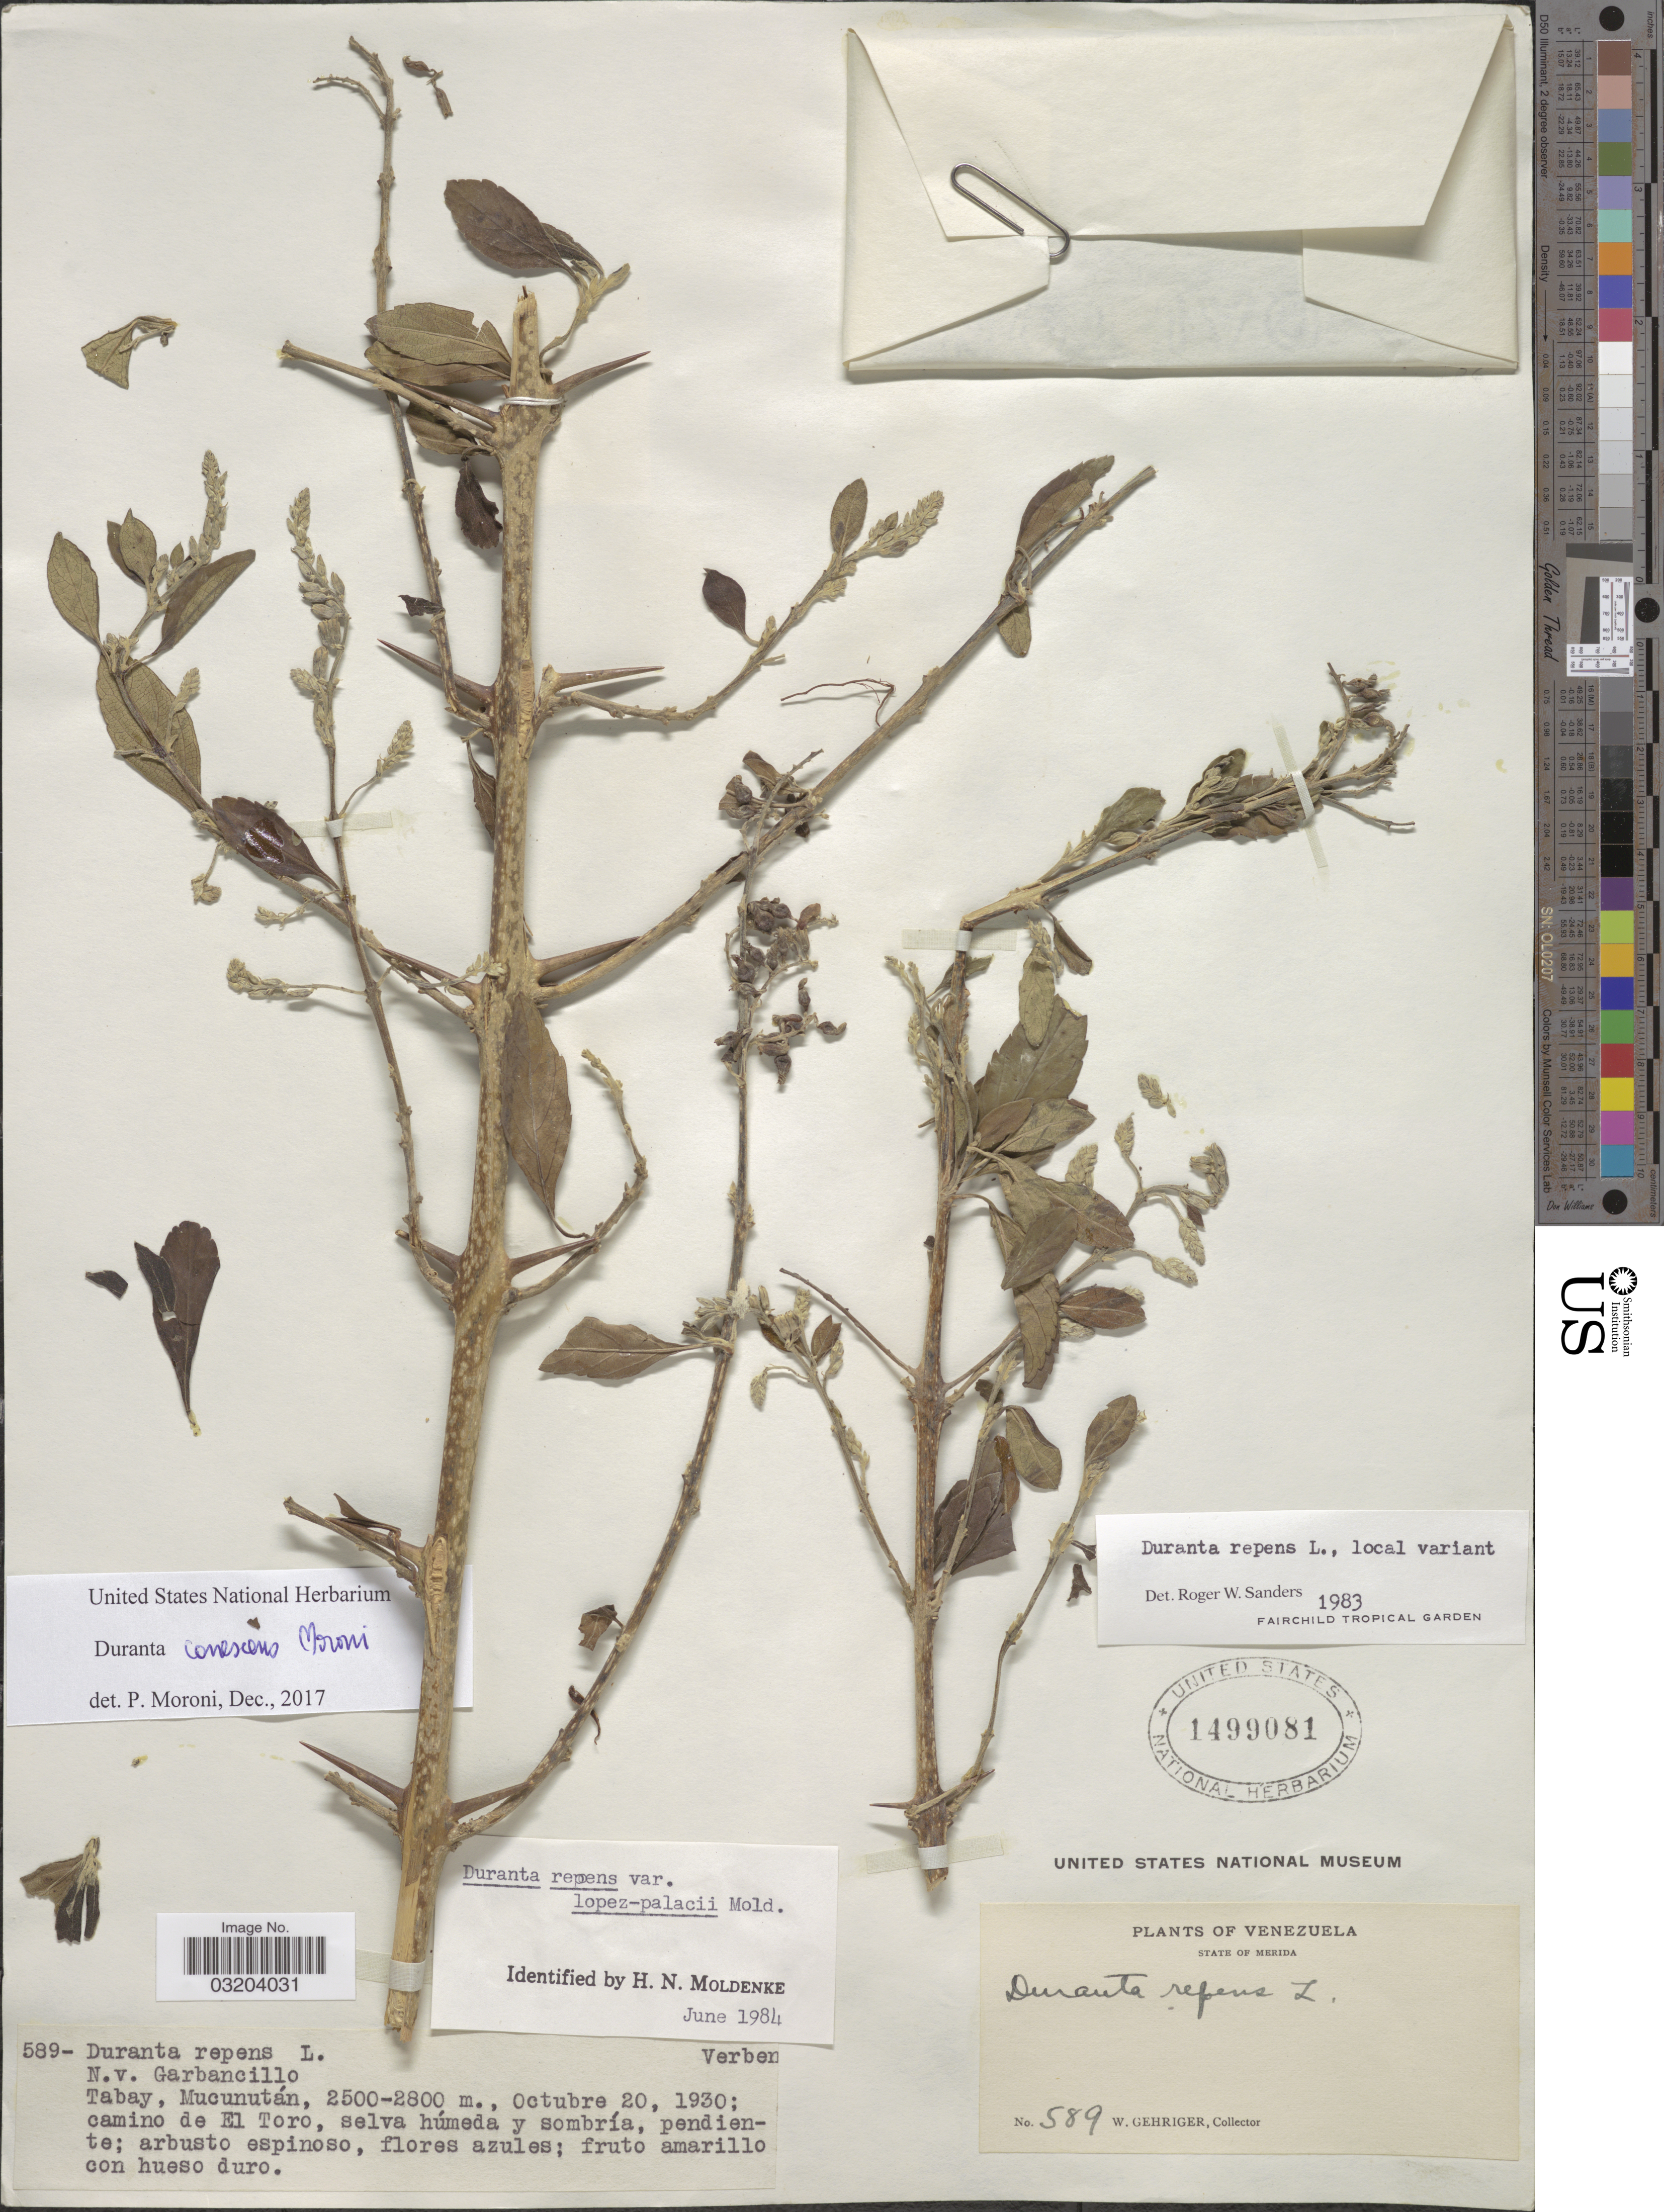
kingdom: Plantae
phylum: Tracheophyta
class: Magnoliopsida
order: Lamiales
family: Verbenaceae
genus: Duranta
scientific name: Duranta canescens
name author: (Moldenke) P. Moroni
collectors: W. Gehriger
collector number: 589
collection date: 1930-10-20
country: Venezuela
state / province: Mérida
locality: Tabay, Mucunután; camino de El Toro.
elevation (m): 2500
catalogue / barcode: US 1499081